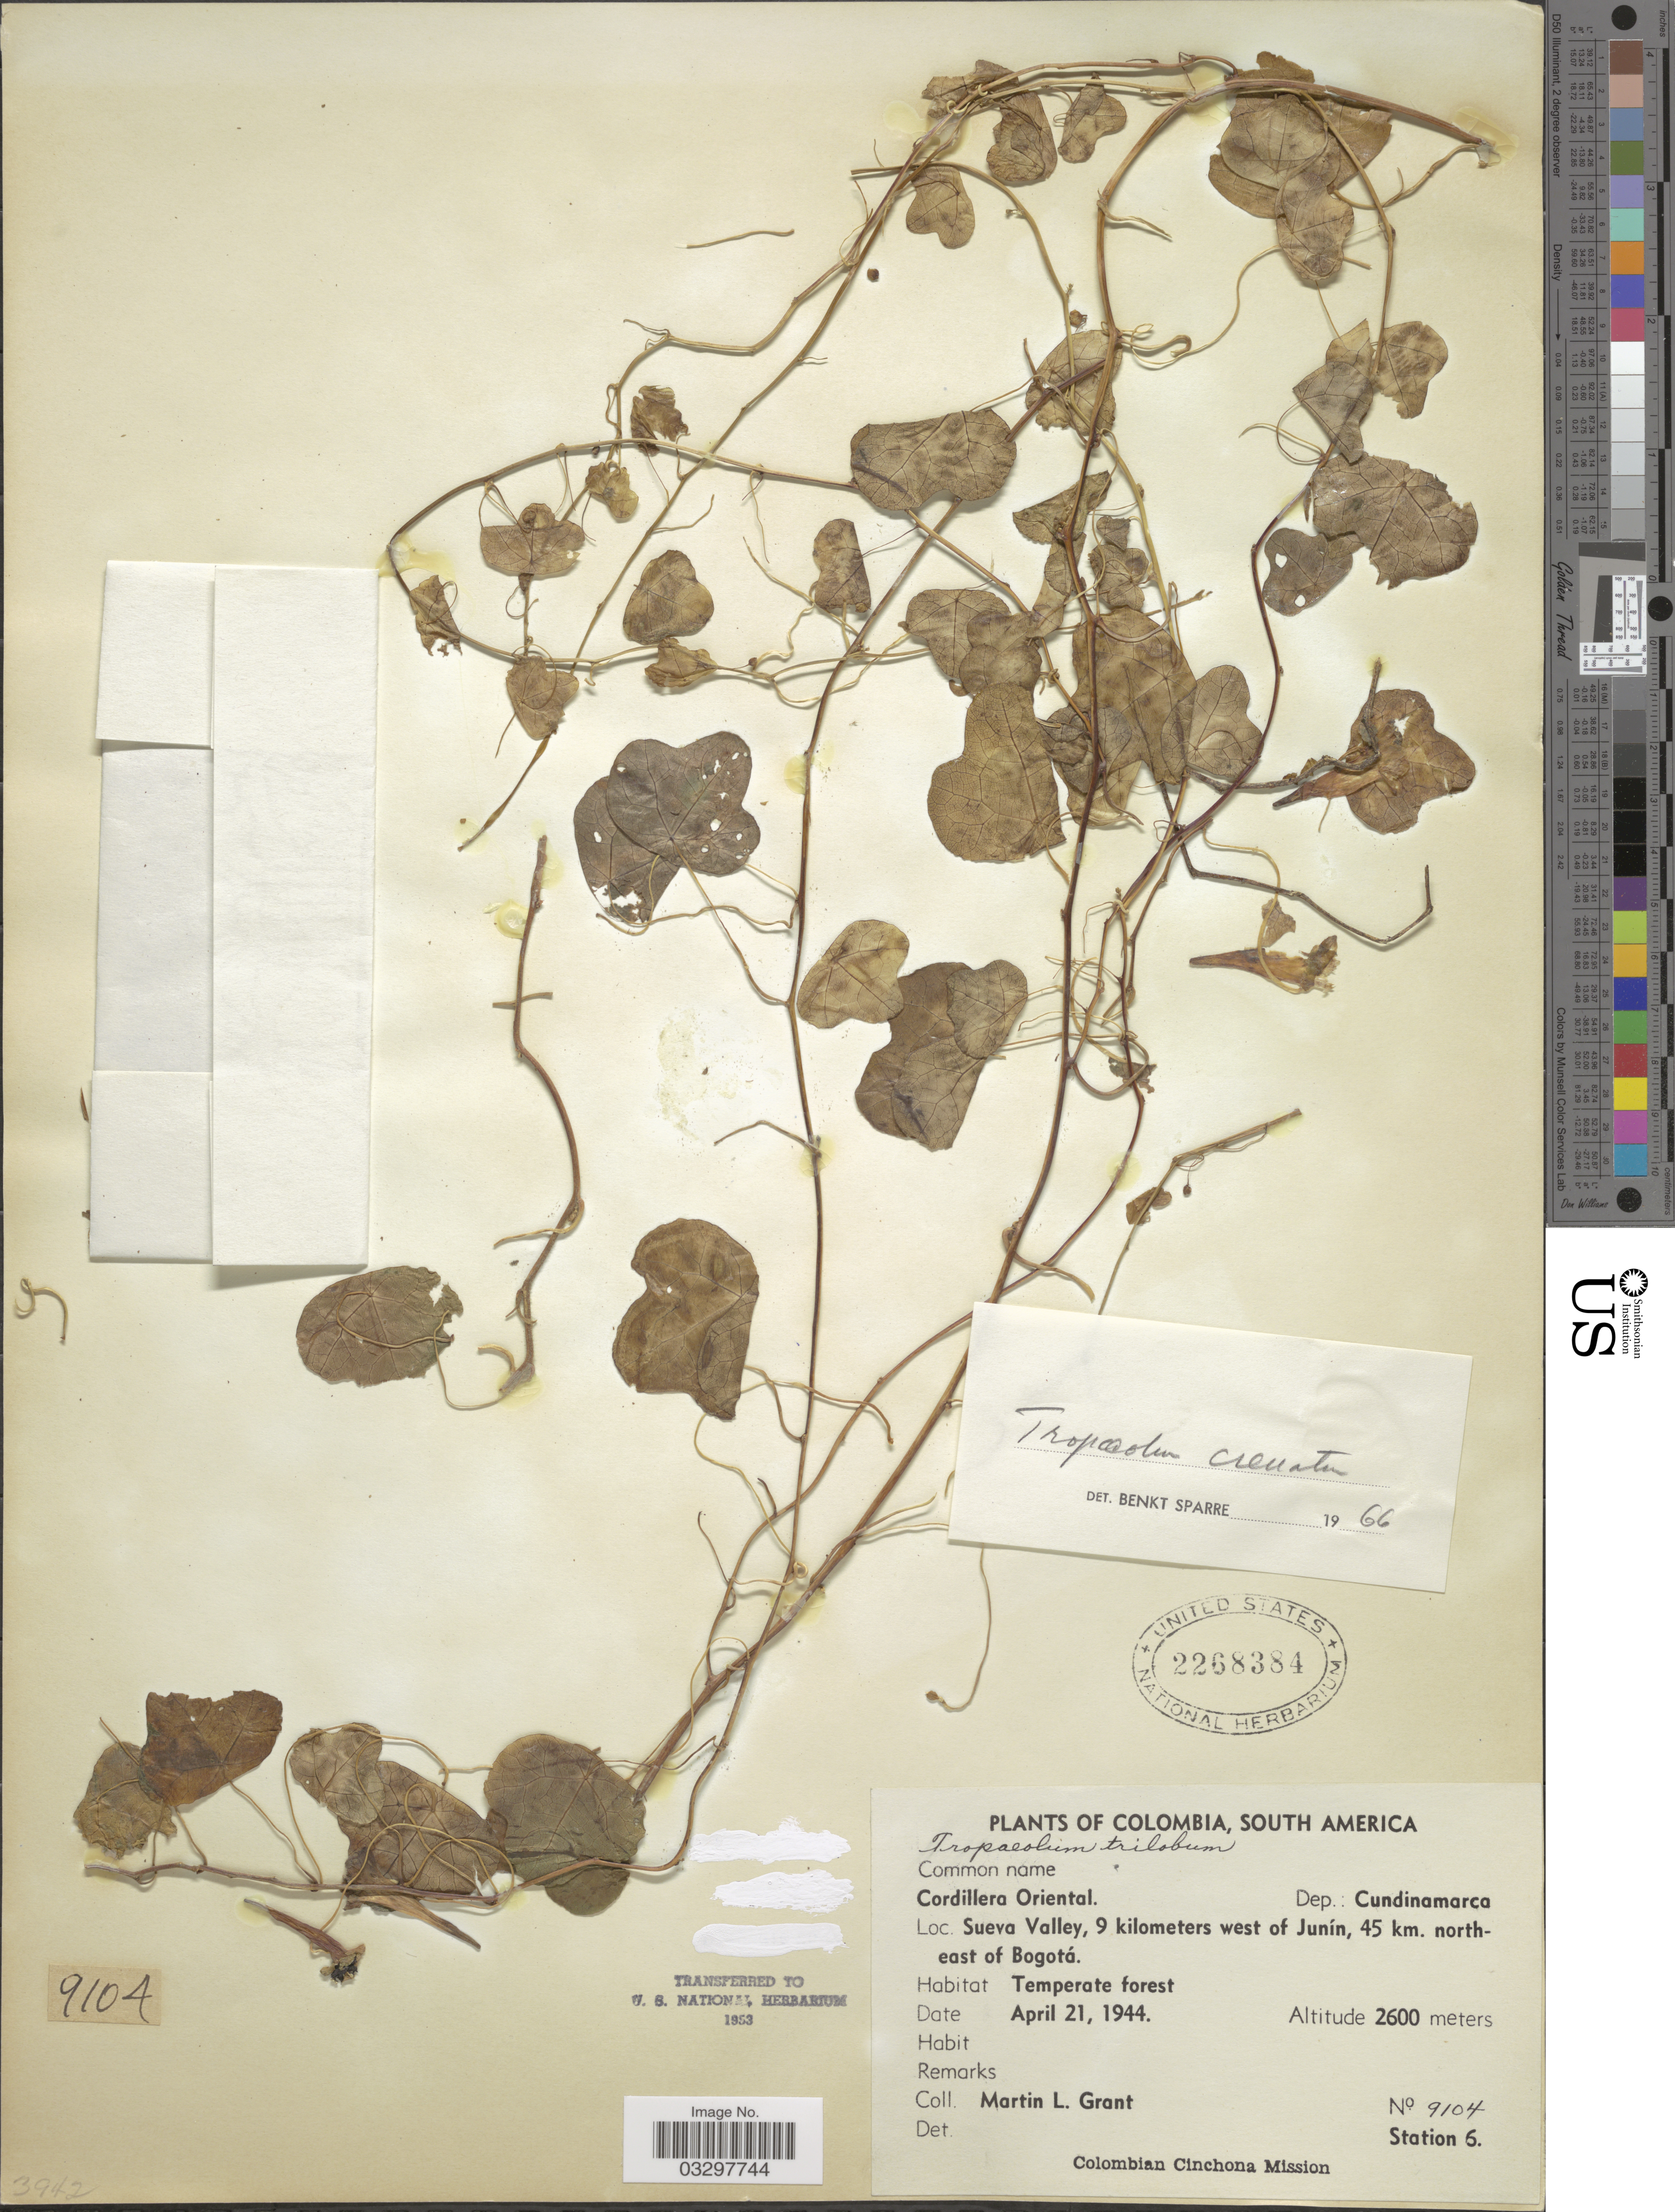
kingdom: Plantae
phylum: Tracheophyta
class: Magnoliopsida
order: Brassicales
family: Tropaeolaceae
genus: Tropaeolum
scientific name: Tropaeolum crenatum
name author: H. Karst.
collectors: M. L. Grant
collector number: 9104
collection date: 1944-04-21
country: Colombia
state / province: Cundinamarca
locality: Cordillera Oriental. Dep.: Cundinamarca. Sueva Valley, 9 kilometers west of Junín, 45 km. north-east of Bogotá. Station 6.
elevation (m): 2600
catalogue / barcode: US 2268384